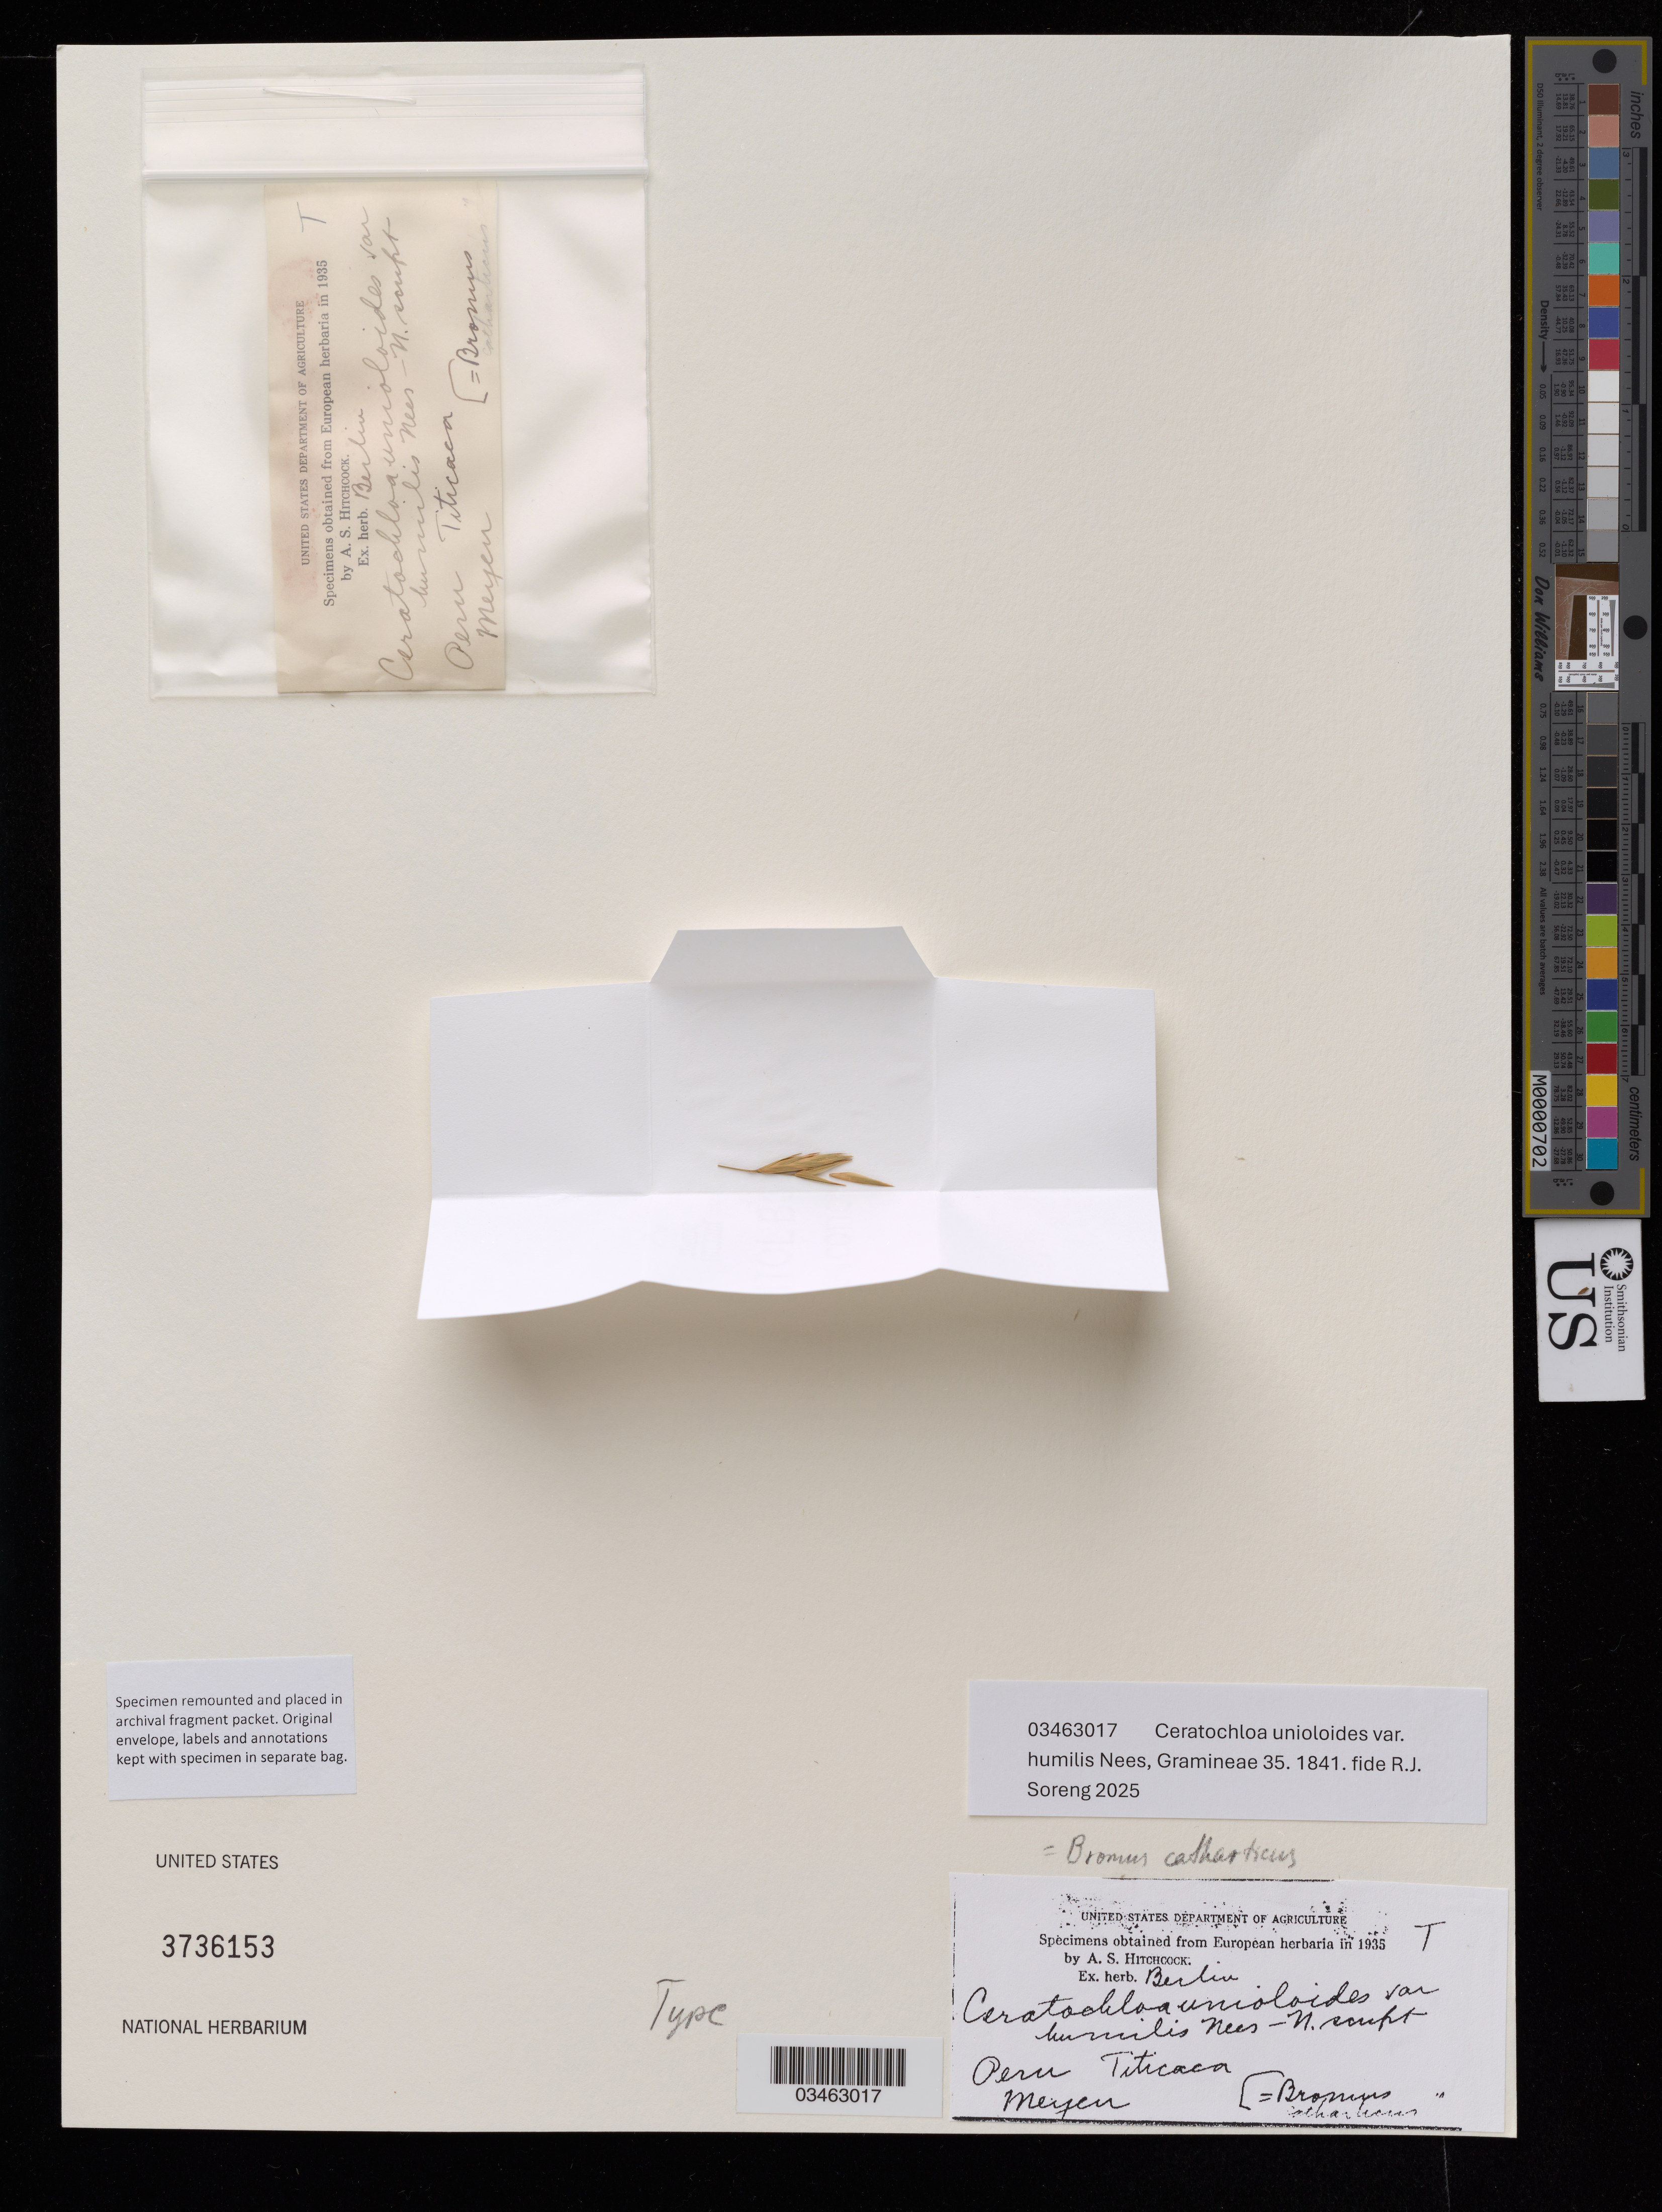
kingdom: Plantae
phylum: Tracheophyta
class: Liliopsida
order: Poales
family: Poaceae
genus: Ceratochloa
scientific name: Ceratochloa unioloides var. humilis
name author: Nees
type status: Syntype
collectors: F. J. F. Meyen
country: Peru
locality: Titicaca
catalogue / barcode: US 3736153